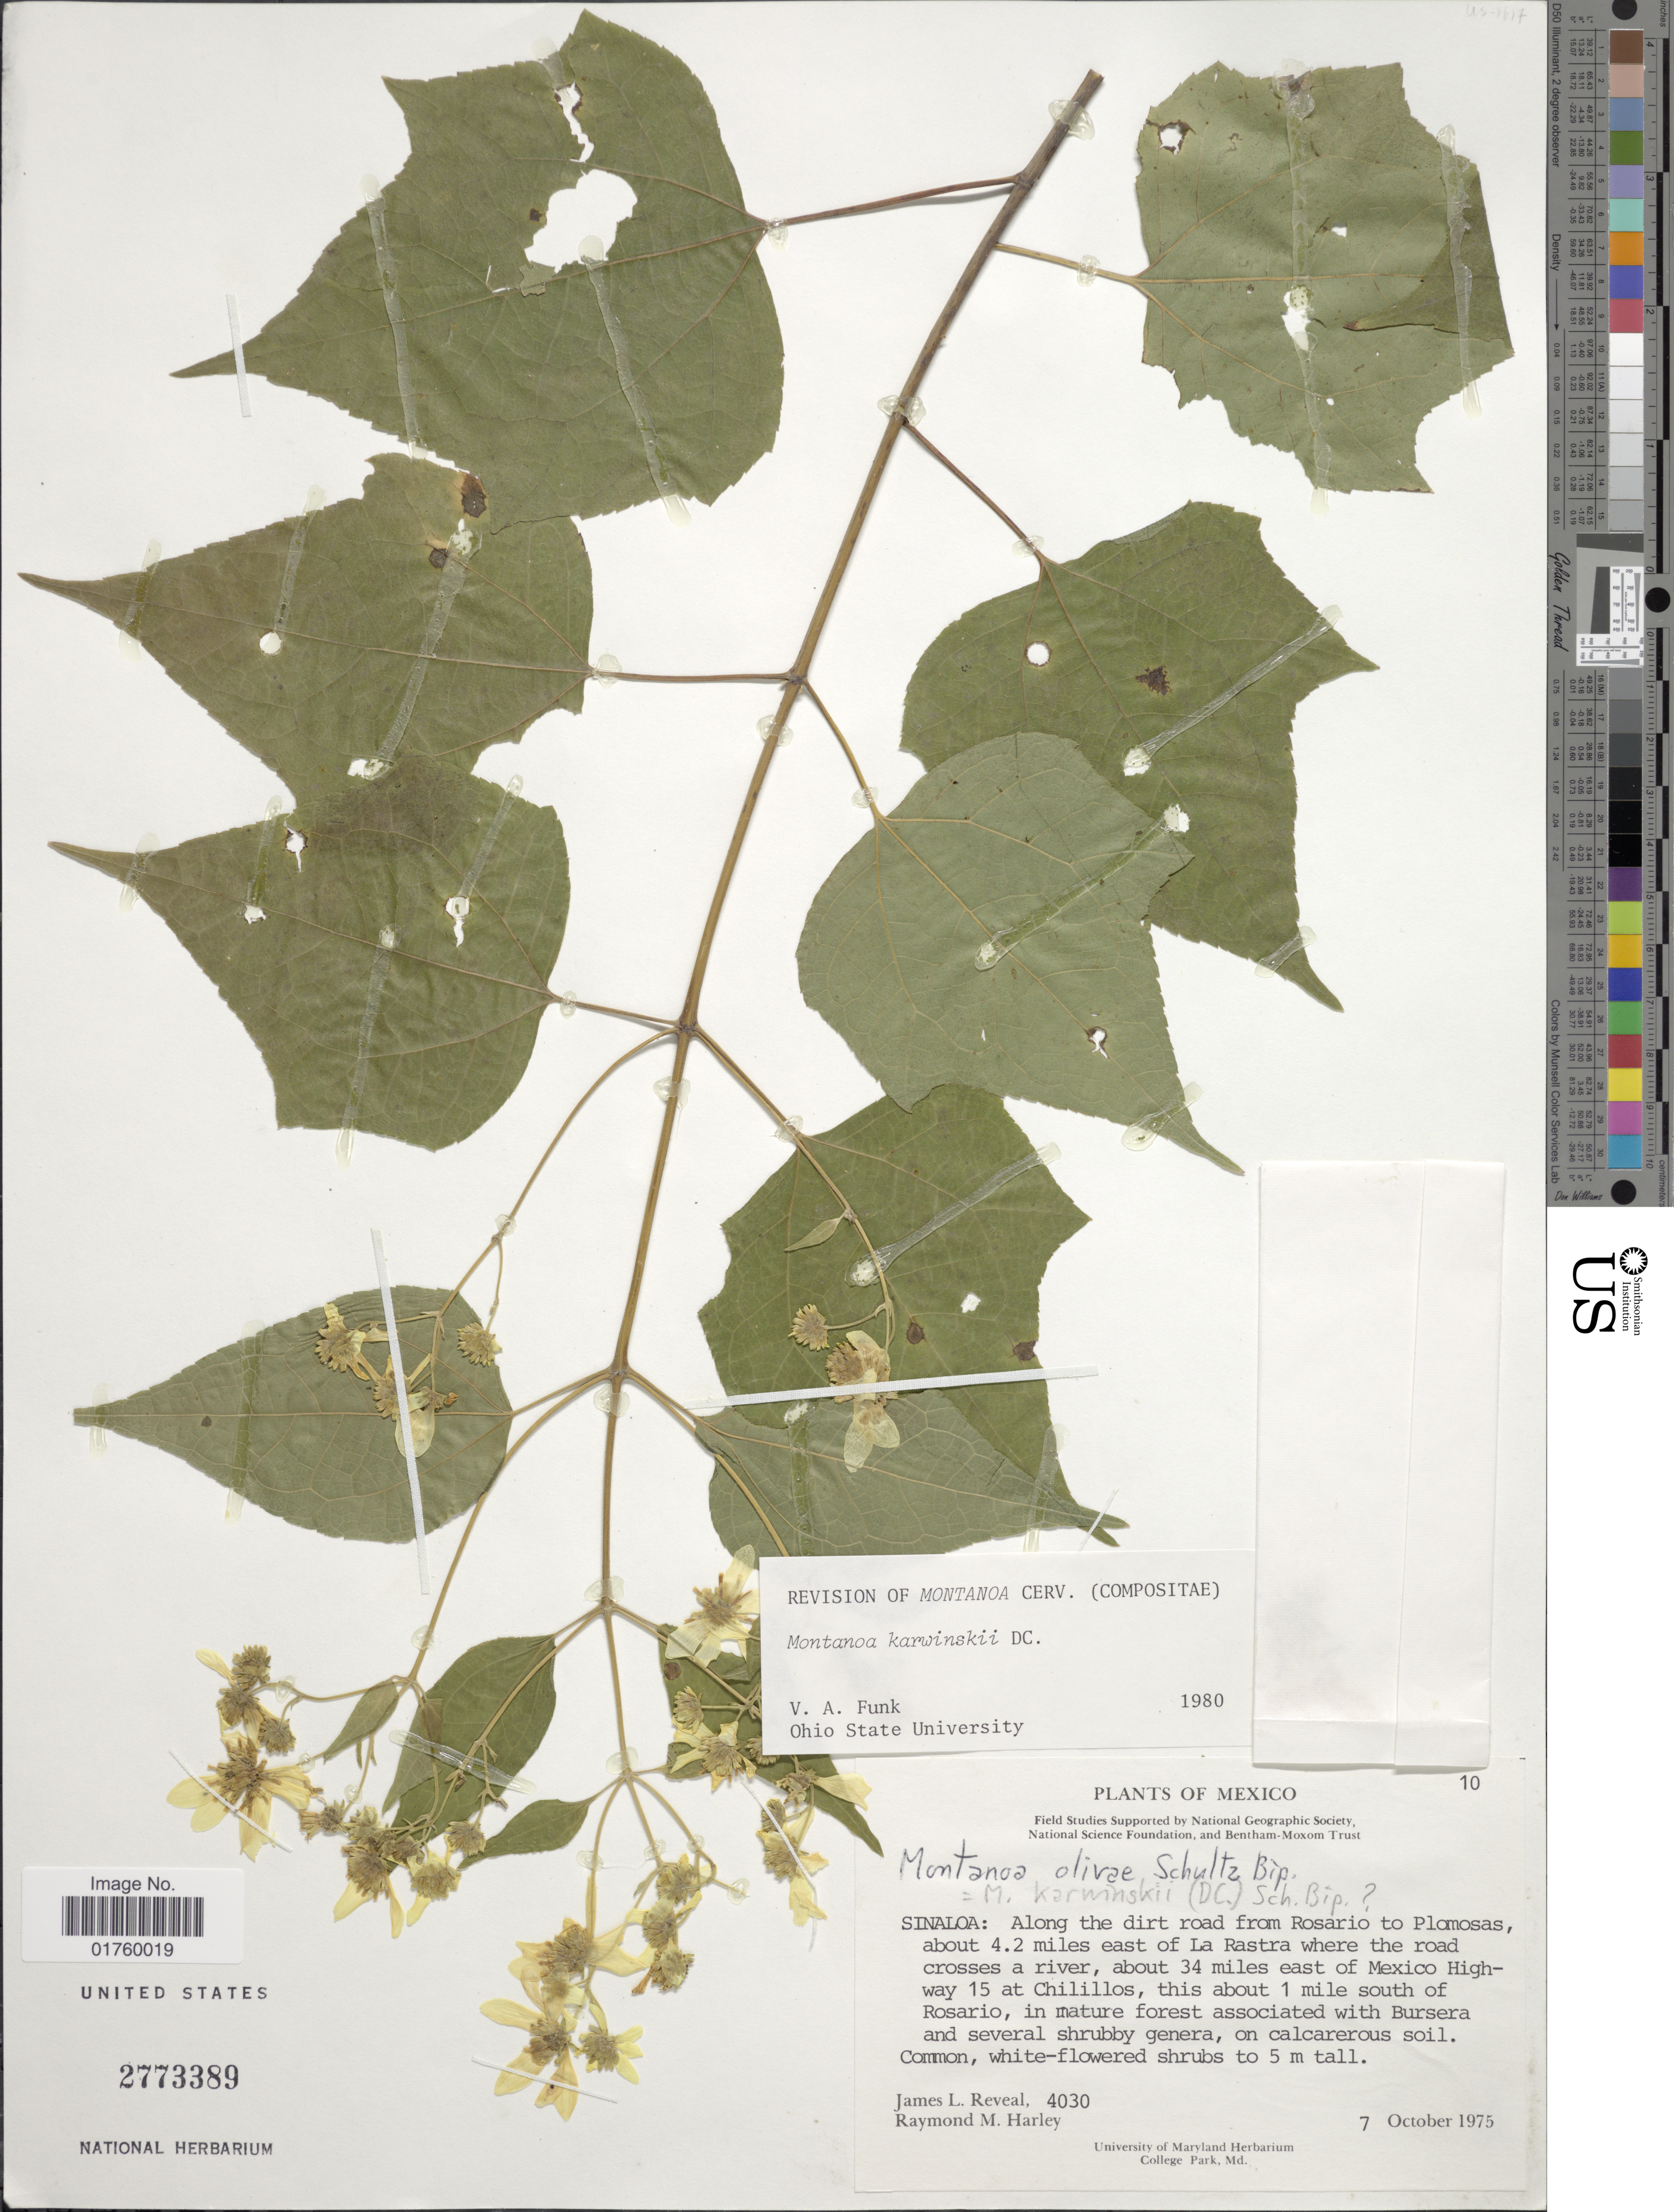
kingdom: Plantae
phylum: Tracheophyta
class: Magnoliopsida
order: Asterales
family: Asteraceae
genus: Montanoa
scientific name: Montanoa karwinskii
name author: DC.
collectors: J. L. Reveal & R. M. Harley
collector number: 4030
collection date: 1975-10-07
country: Mexico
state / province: Sinaloa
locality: Along the dirt road from Rosario to Plomosas, about 4.2 miles east of La Rastra where the road crosses a river, about 34 miles east of Mexico Highway 15 at Chilillos, this about 1 mile south of Rosario.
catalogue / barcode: US 2773389